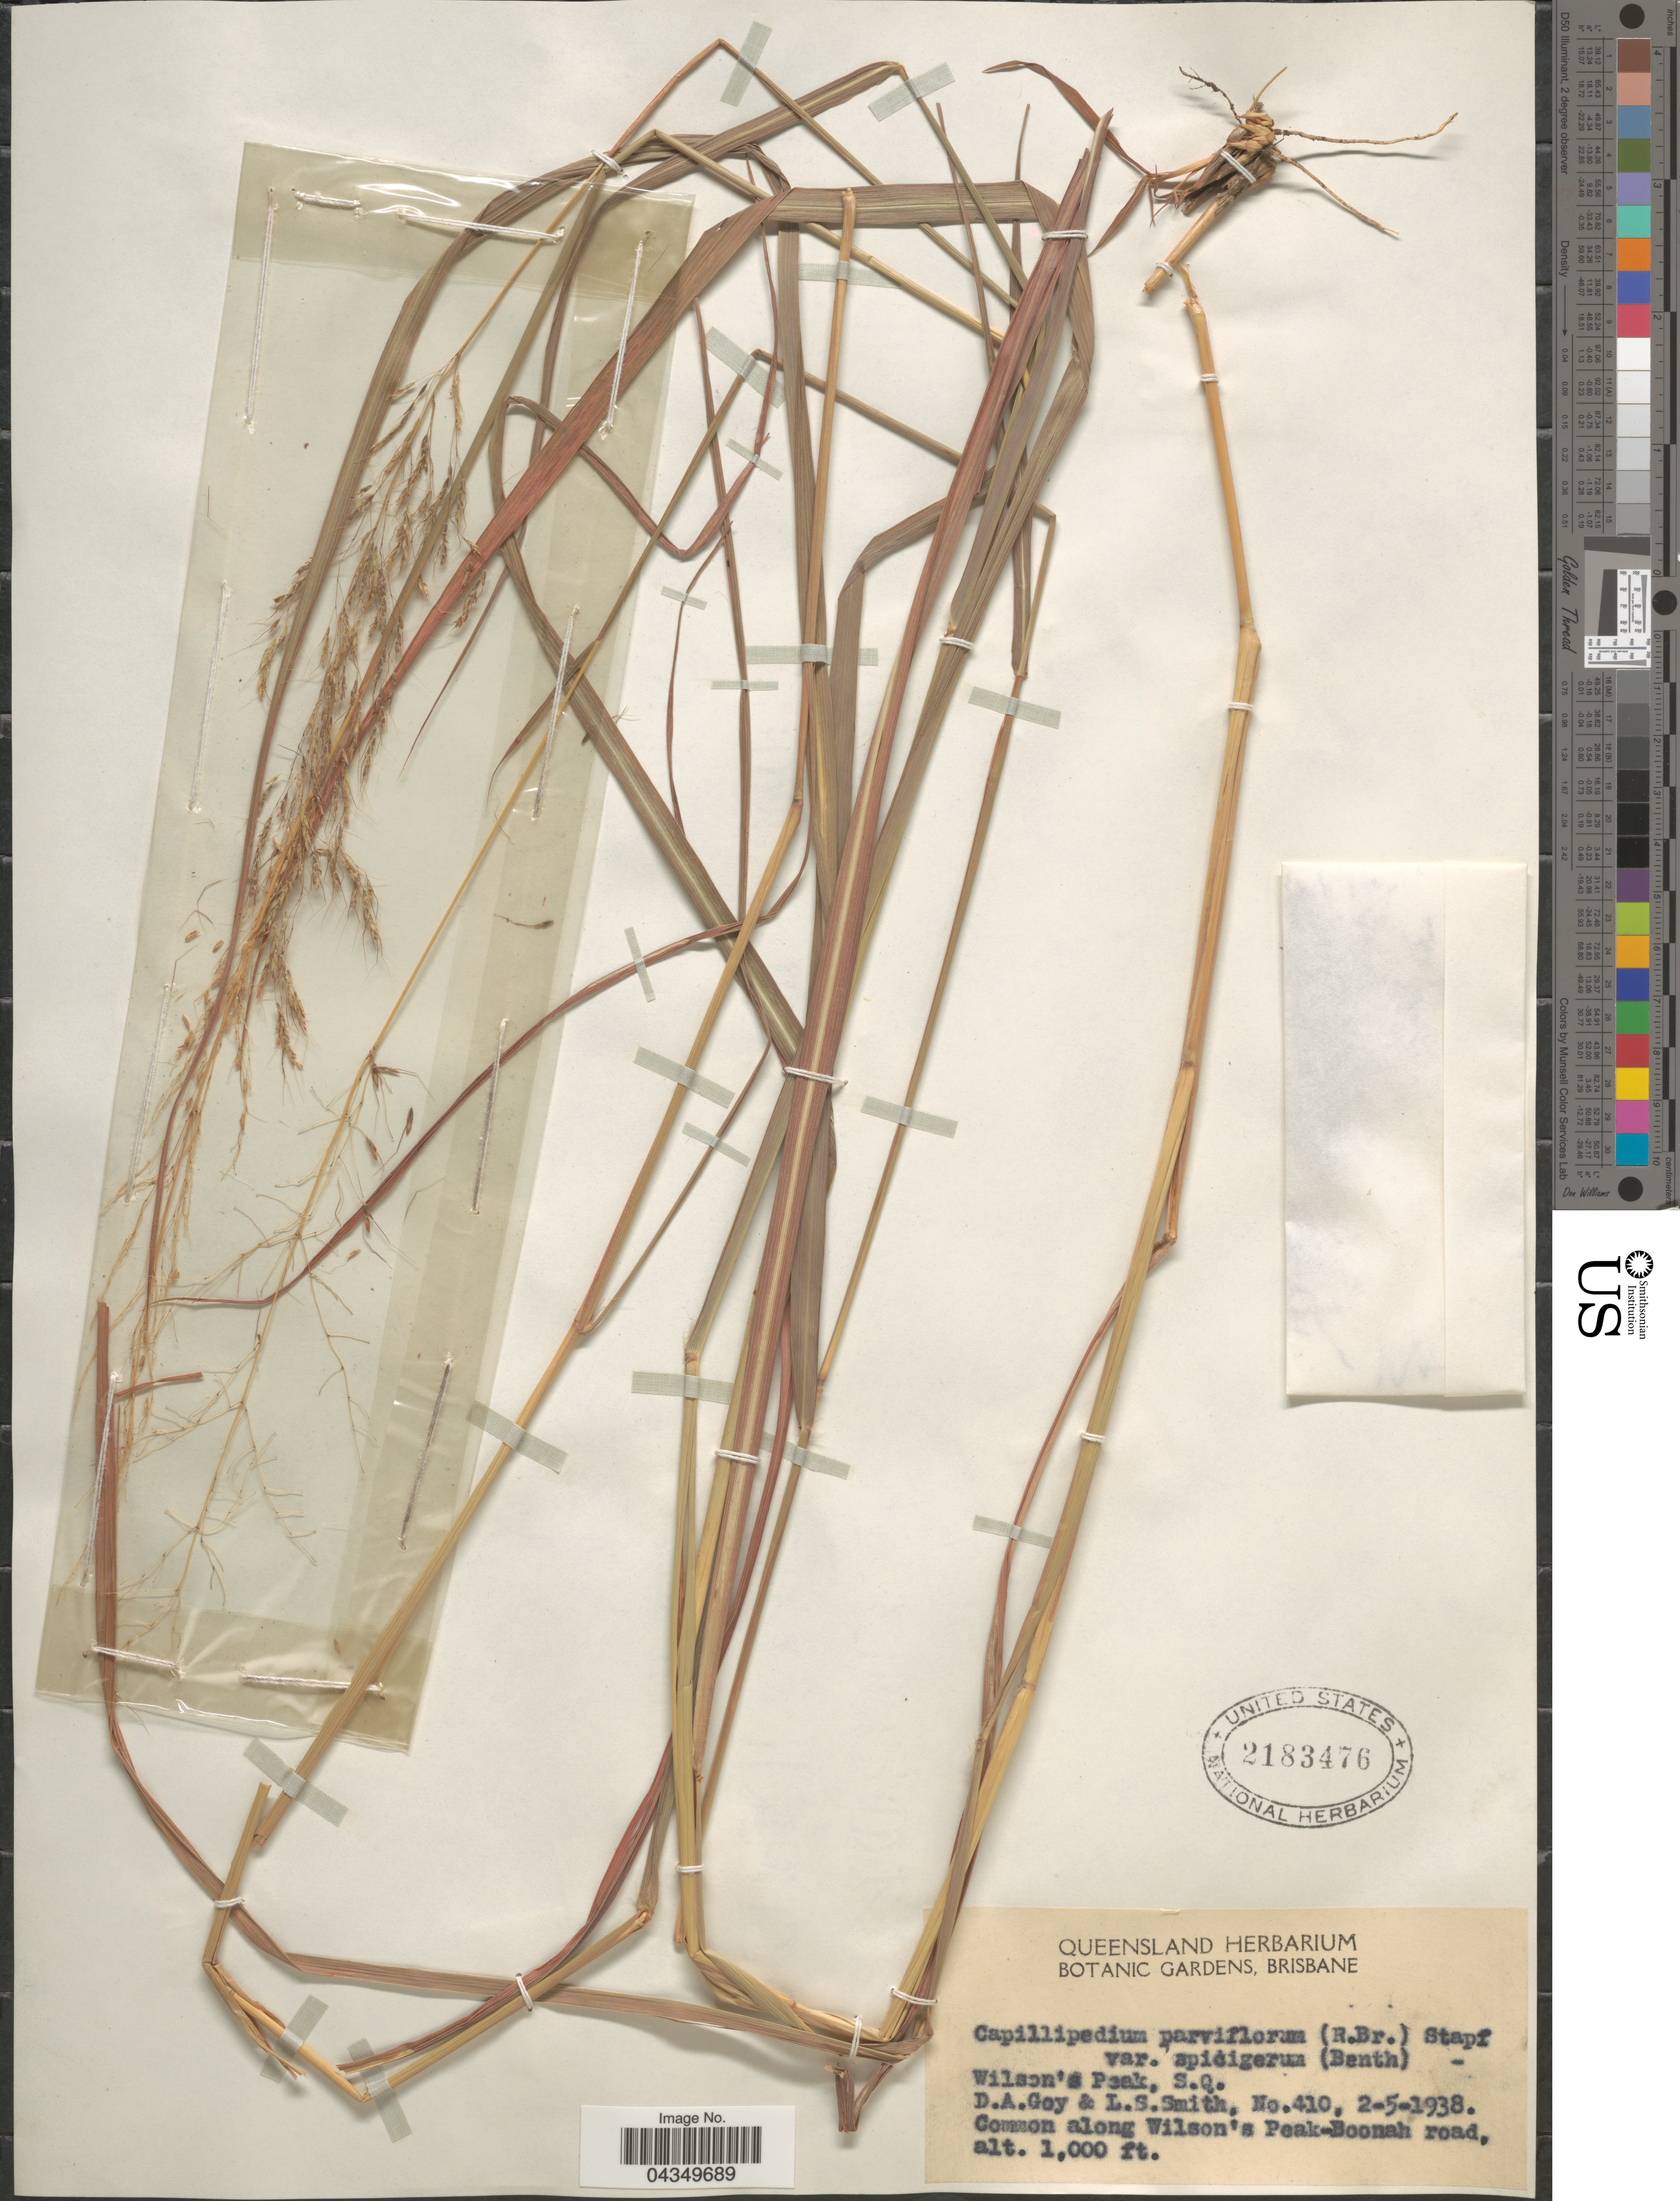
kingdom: Plantae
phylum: Tracheophyta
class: Liliopsida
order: Poales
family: Poaceae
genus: Capillipedium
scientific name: Capillipedium parviflorum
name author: (R. Br.) Stapf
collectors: D. Goy & L. Smith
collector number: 410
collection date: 1938-05-02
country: Australia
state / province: Queensland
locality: Wilson's Peak, S.Q. Common along Wilson's Peak-Boonah road.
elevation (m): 305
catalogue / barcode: US 2183476